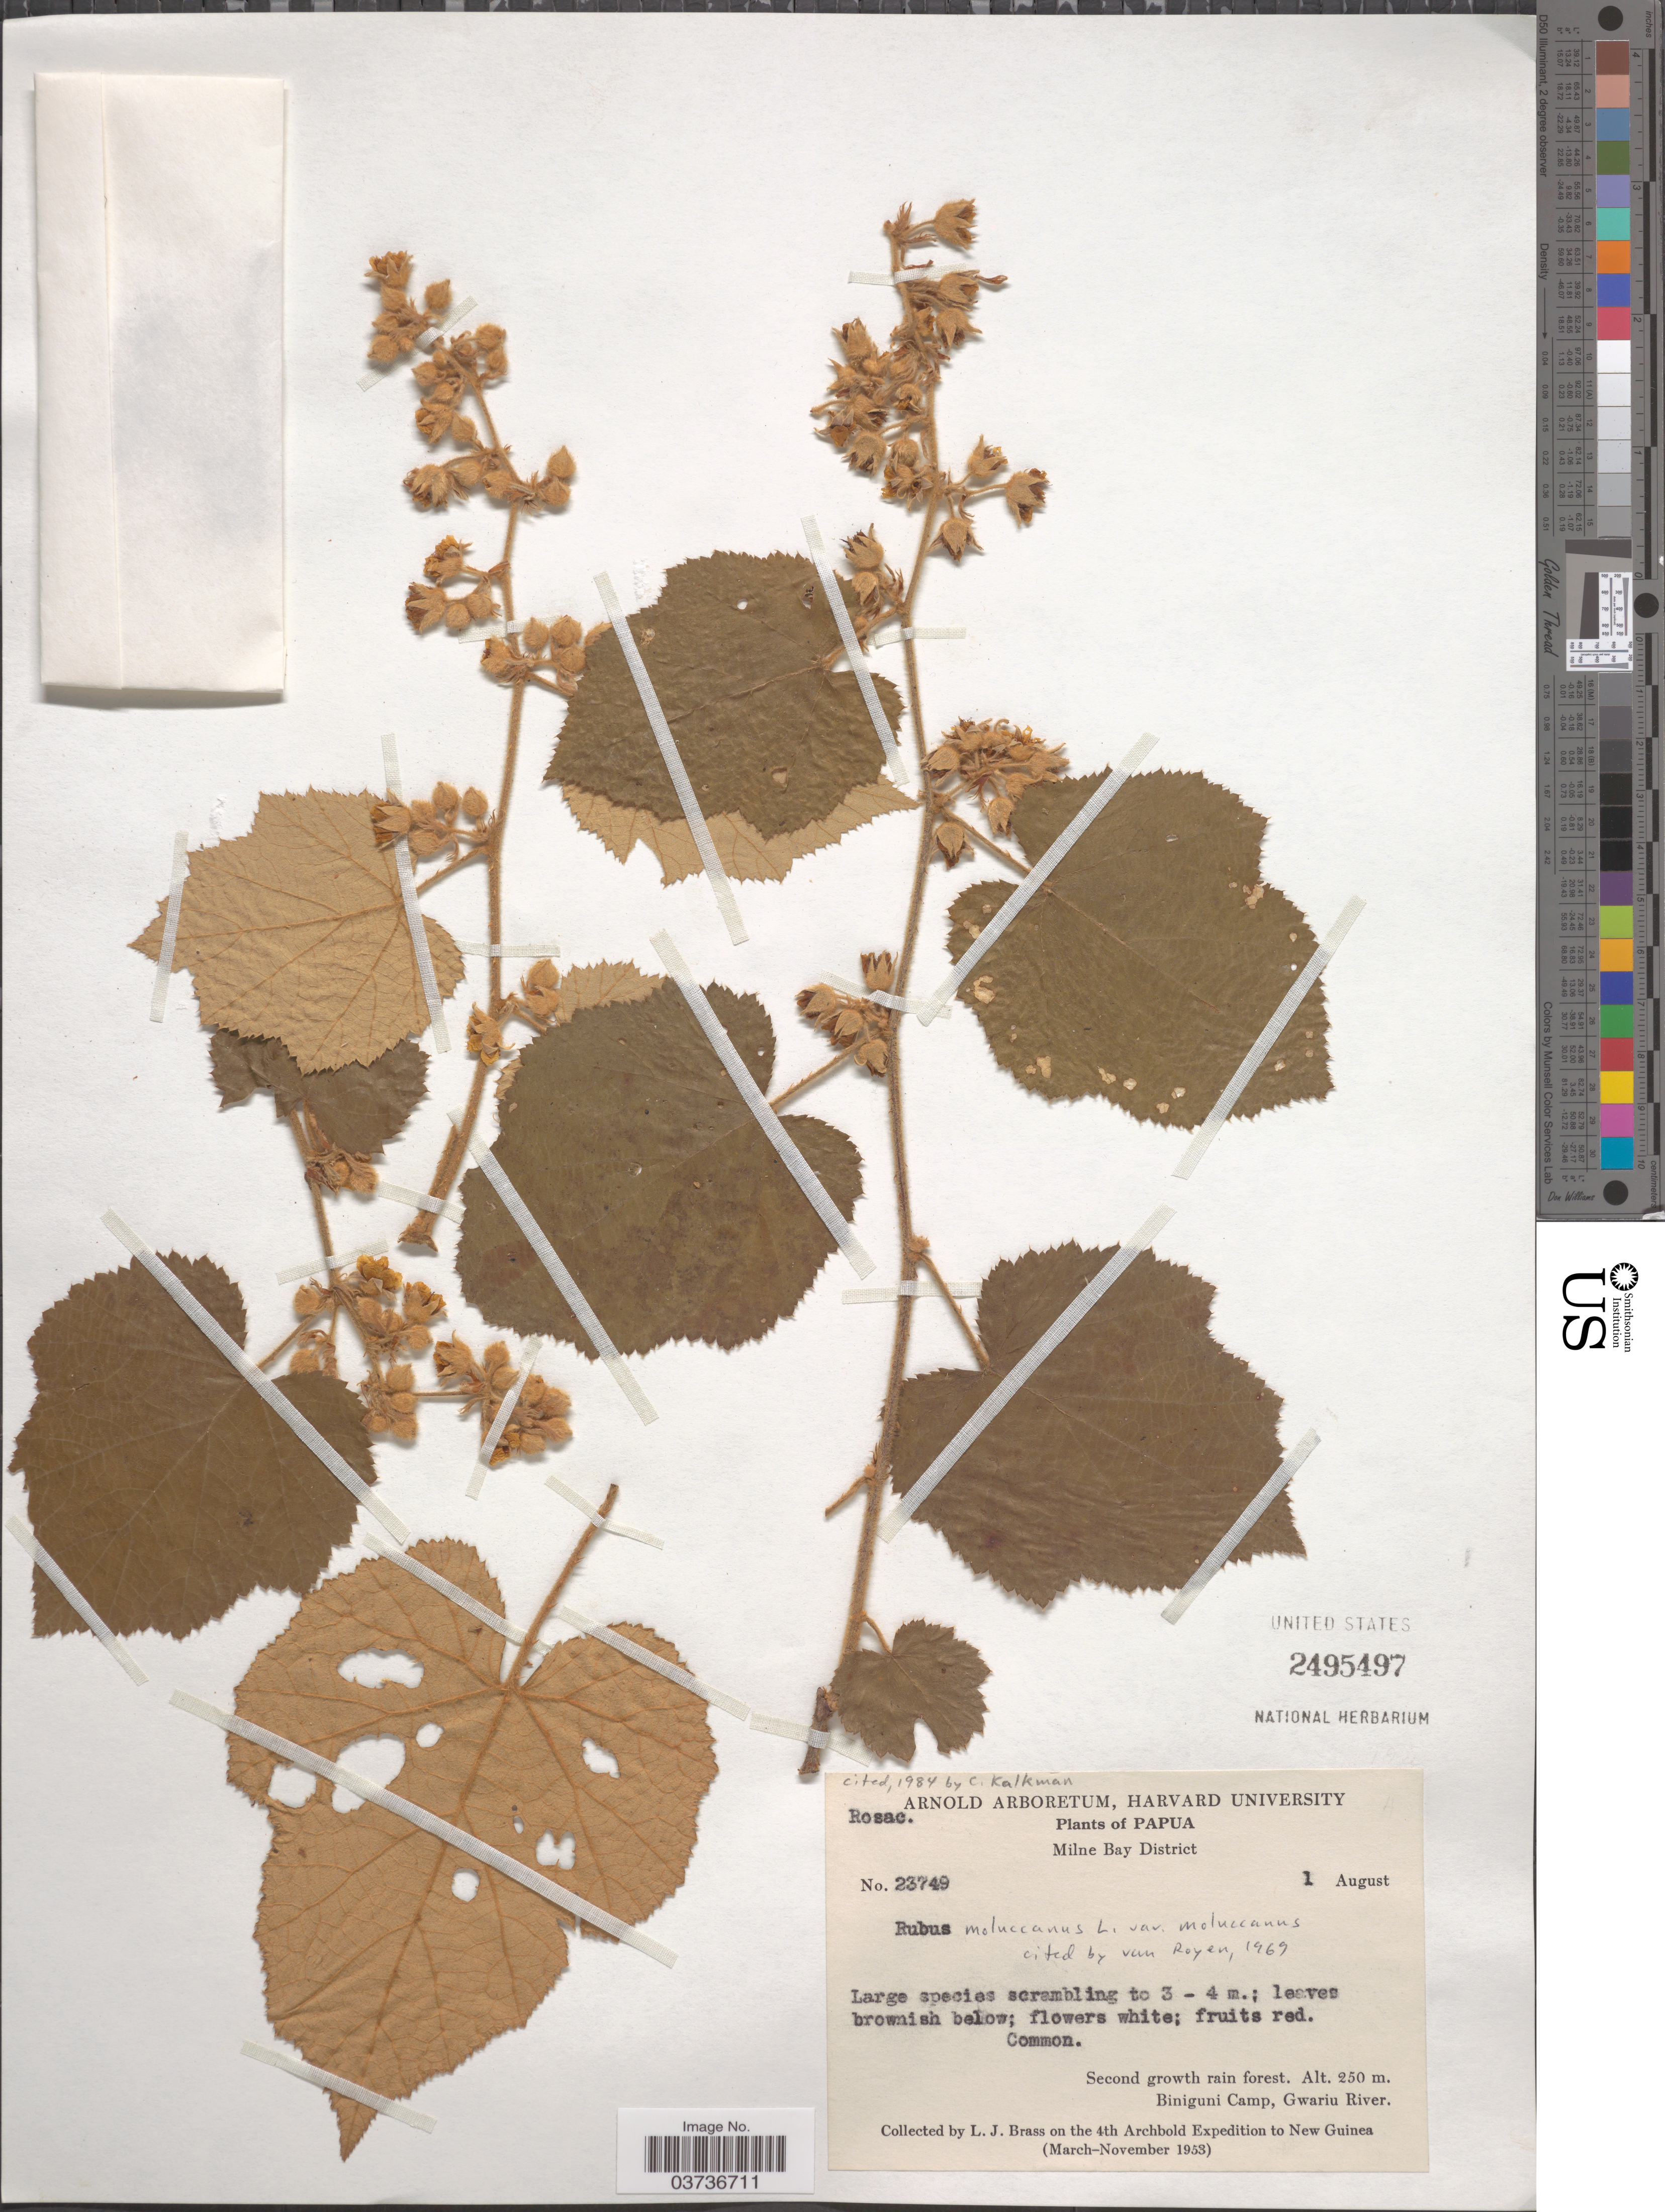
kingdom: Plantae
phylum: Tracheophyta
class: Magnoliopsida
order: Rosales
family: Rosaceae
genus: Rubus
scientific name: Rubus moluccanus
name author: L.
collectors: L. J. Brass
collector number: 23749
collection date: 1953-08-01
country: Papua New Guinea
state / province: Milne Bay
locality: Papua. Milne Bay District. Biniguni Camp, Gwariu River.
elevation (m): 250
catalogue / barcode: US 2495497